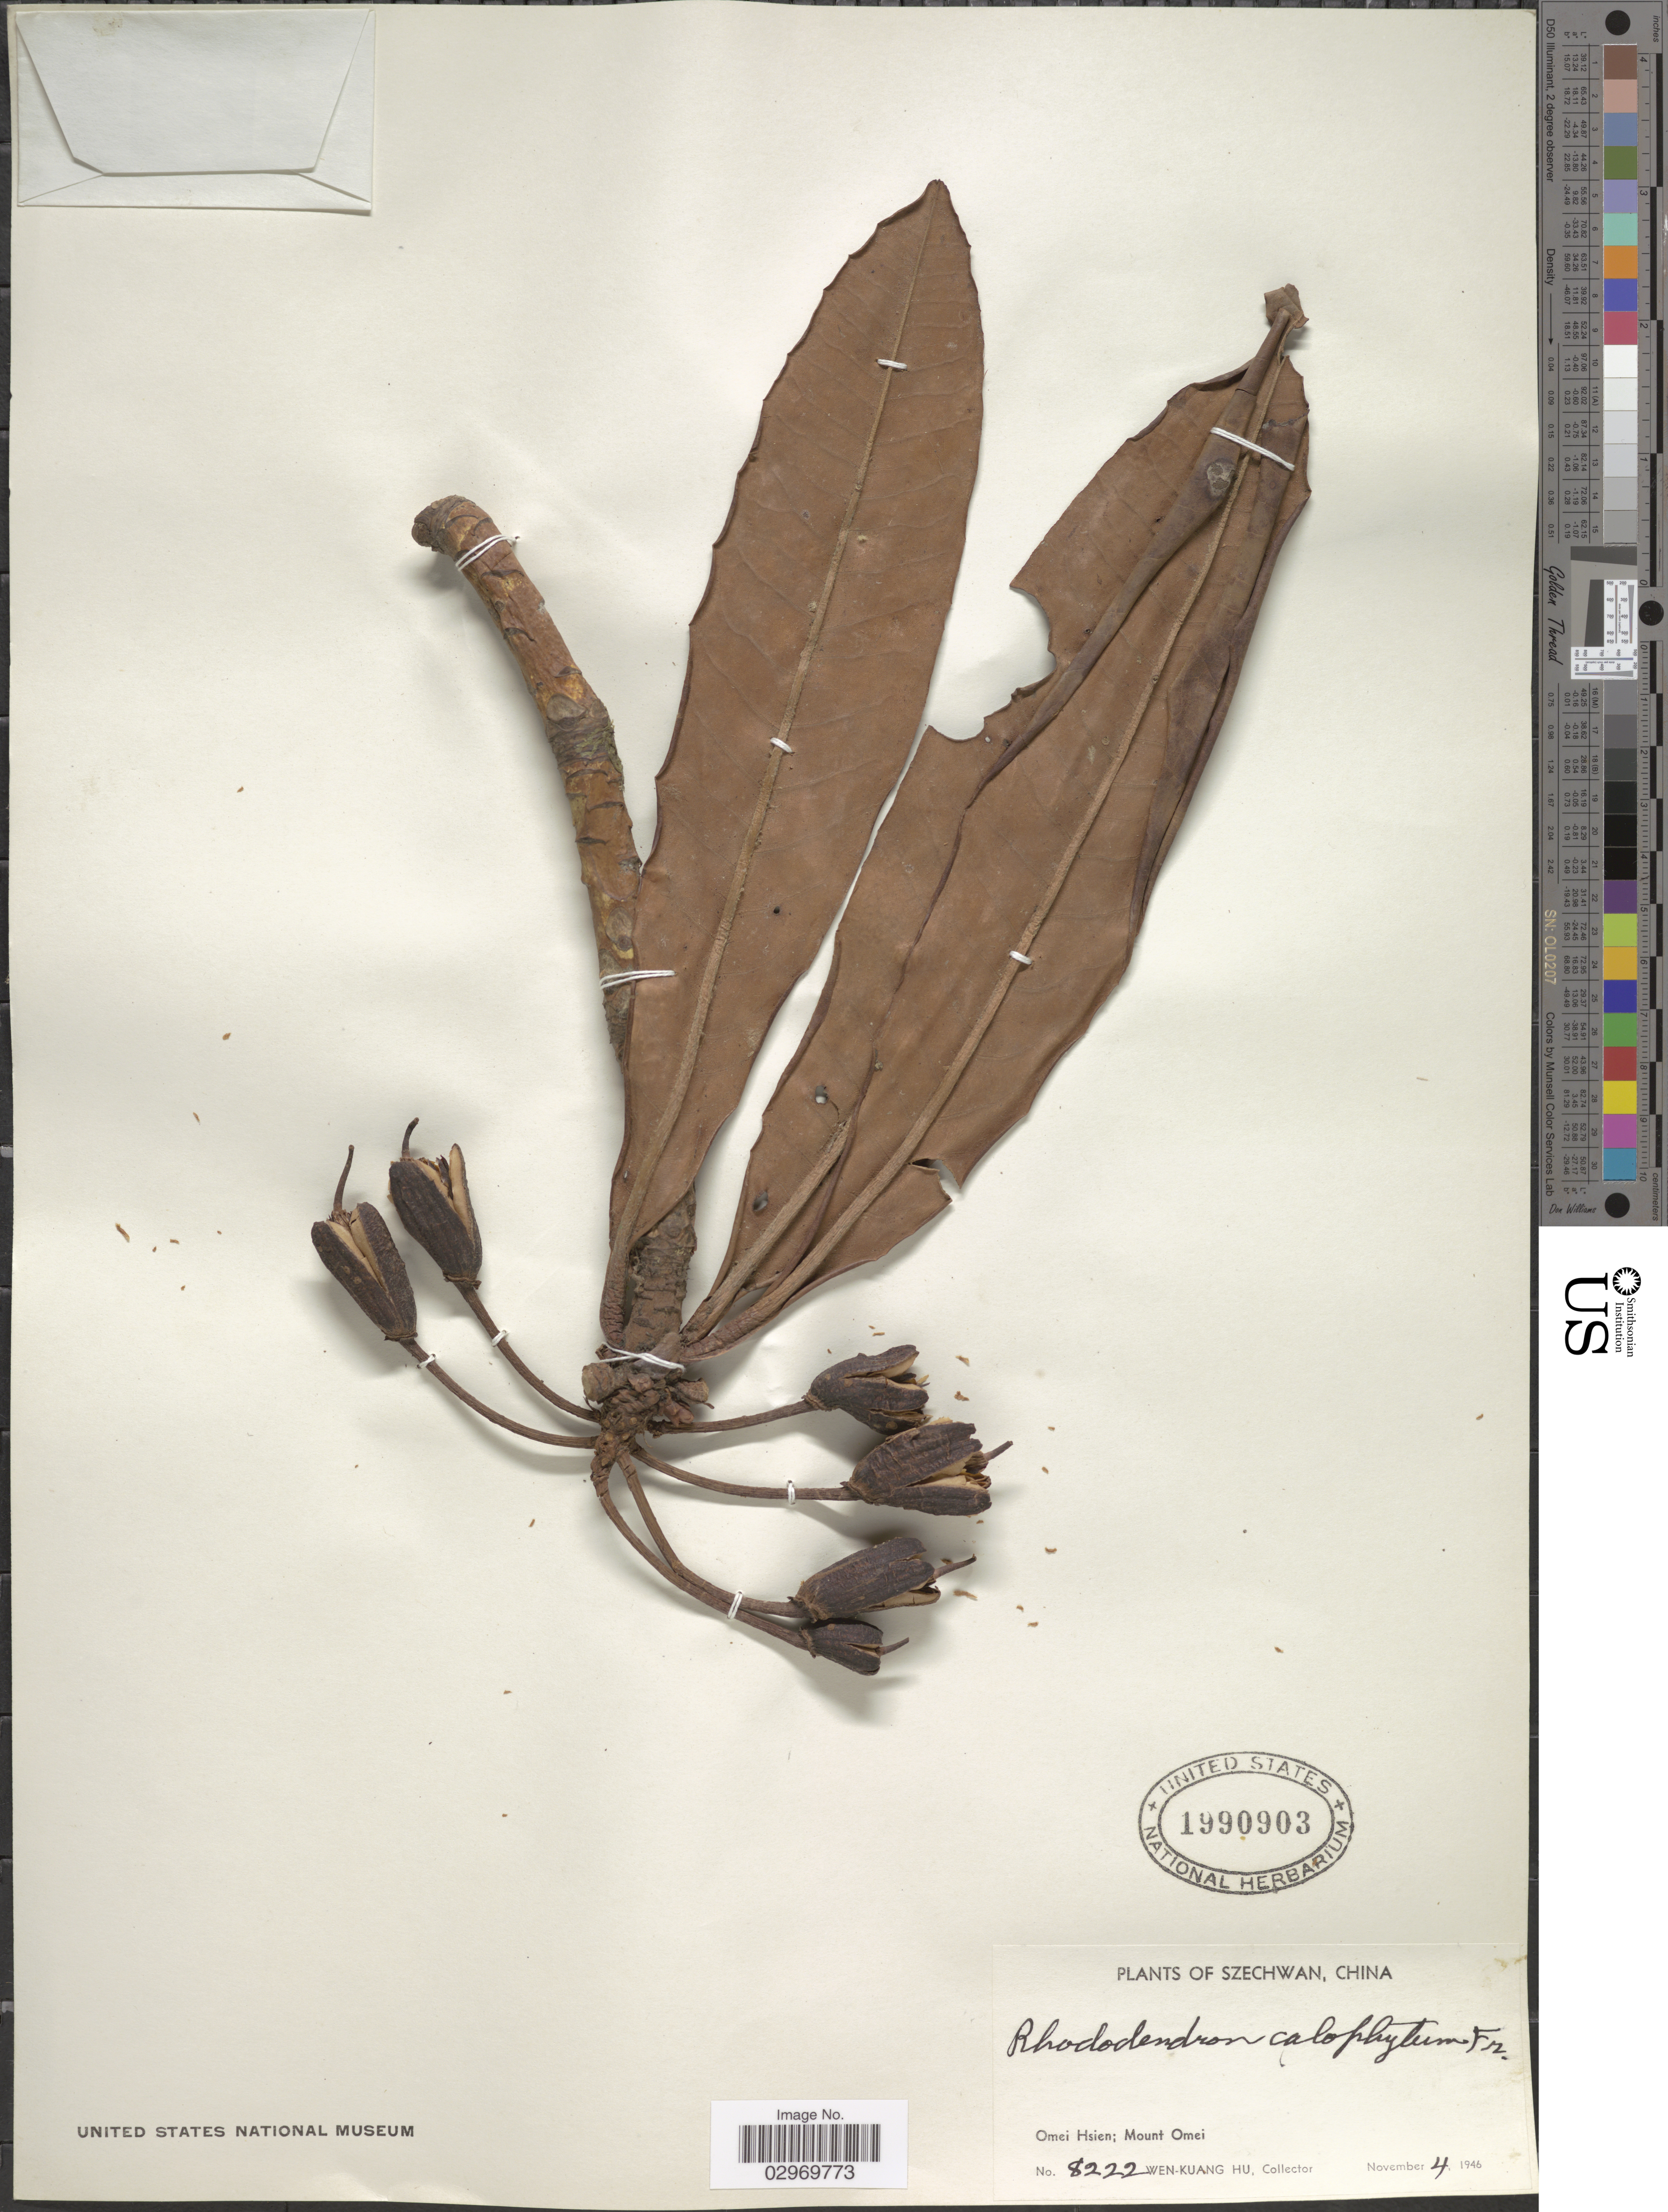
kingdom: Plantae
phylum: Tracheophyta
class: Magnoliopsida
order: Ericales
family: Ericaceae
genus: Rhododendron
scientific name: Rhododendron calophytum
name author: Franch.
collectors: W. K. Hu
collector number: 8222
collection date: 1946-11-04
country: China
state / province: Sichuan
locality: Szechwan. Omei Hsien; Mount Omei.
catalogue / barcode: US 1990903